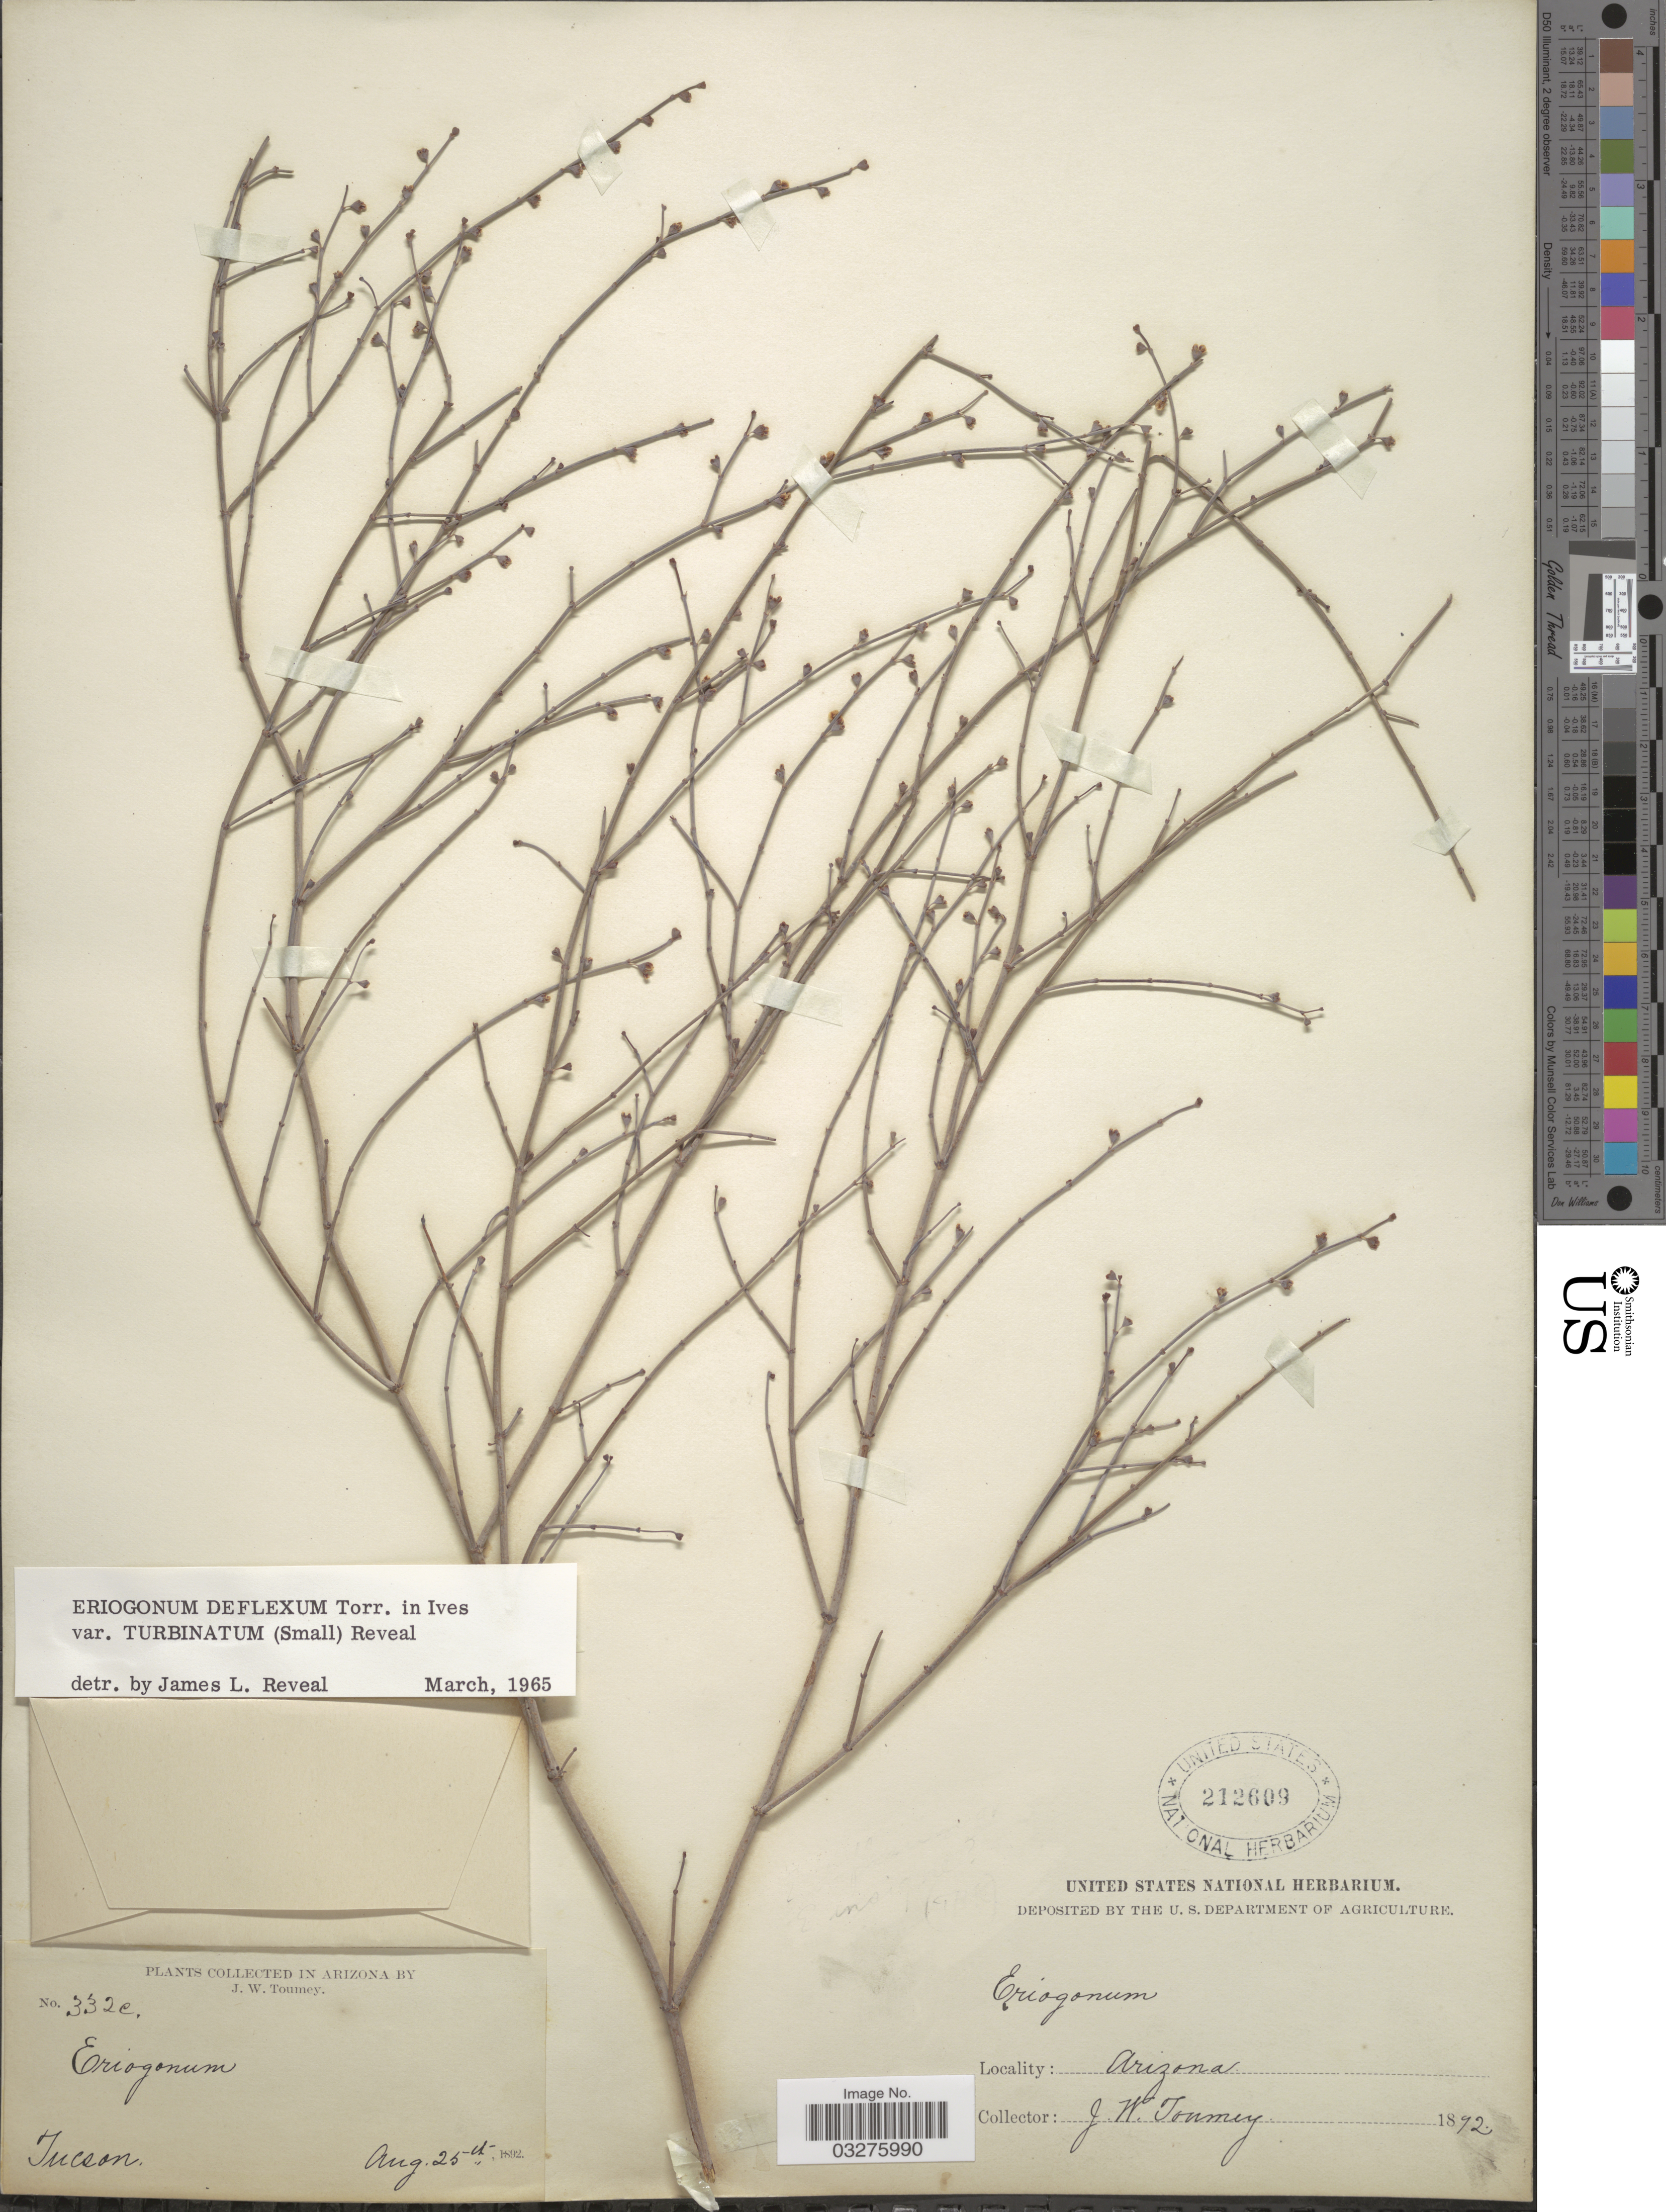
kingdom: Plantae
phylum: Tracheophyta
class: Magnoliopsida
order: Caryophyllales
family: Polygonaceae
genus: Eriogonum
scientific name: Eriogonum deflexum var. turbinatum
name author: (Small) Reveal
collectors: J. W. Toumey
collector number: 332c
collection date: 1892-08-25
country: United States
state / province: Arizona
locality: Tucson.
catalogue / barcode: US 212609